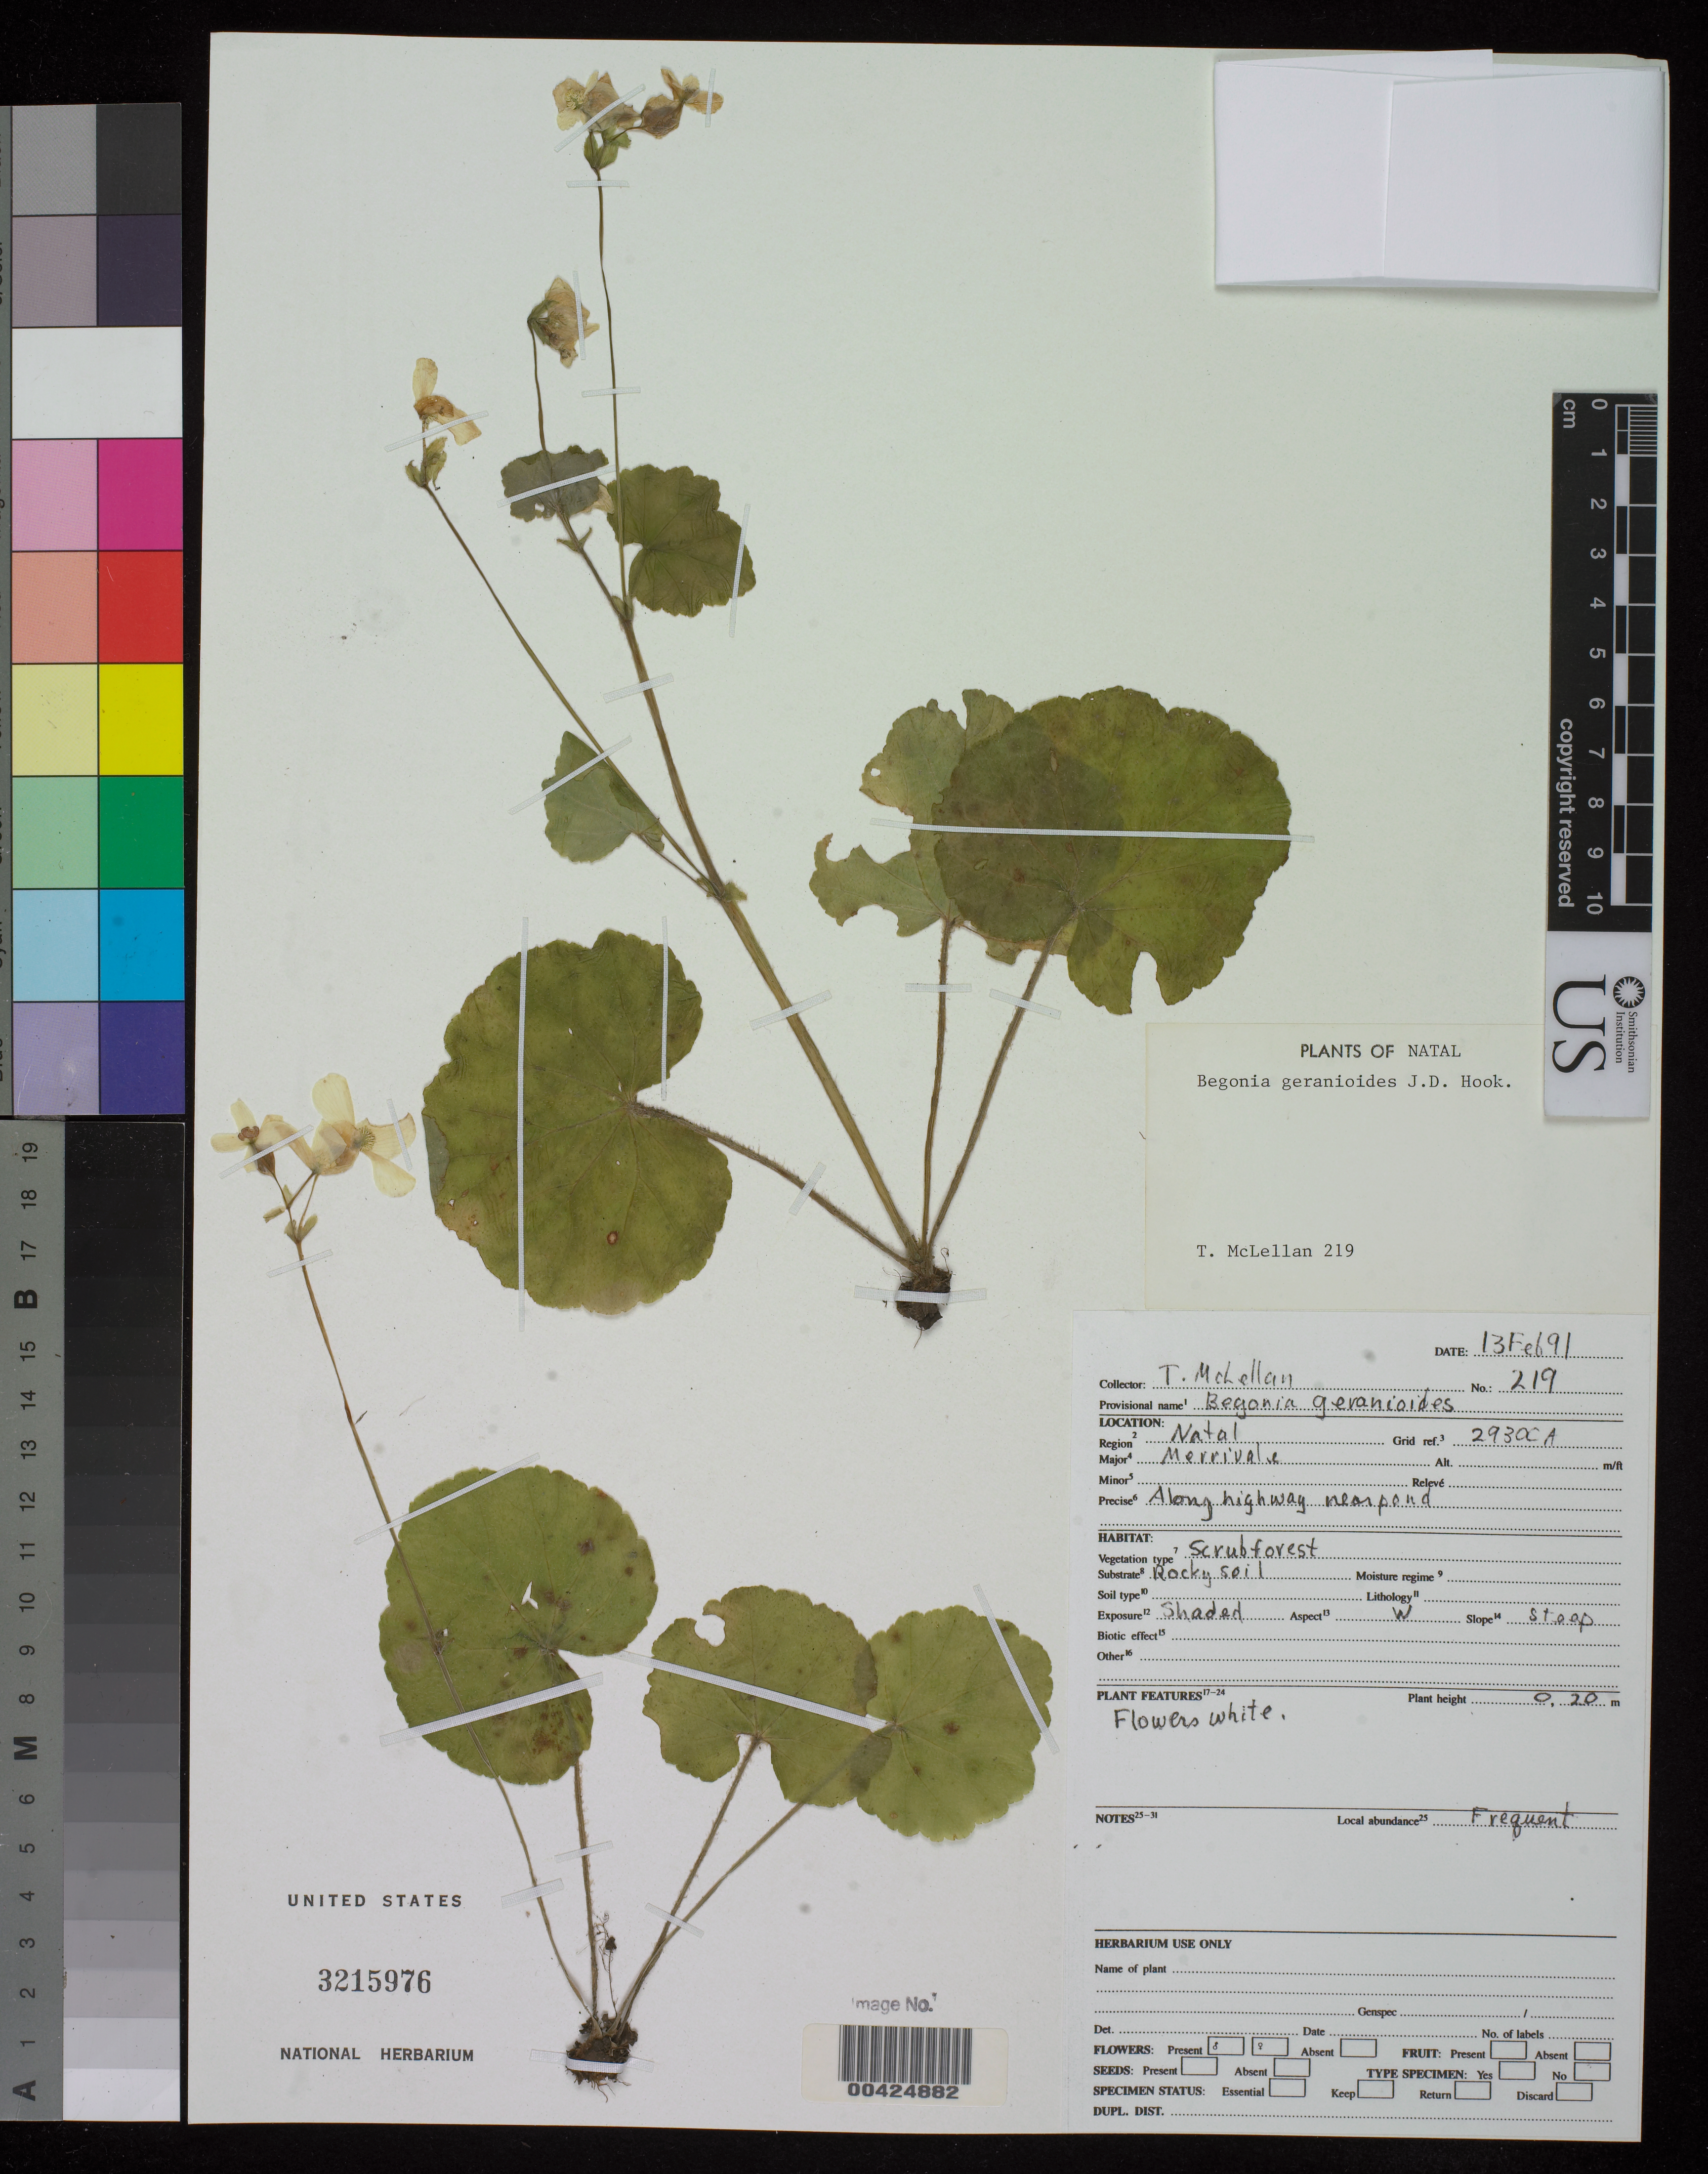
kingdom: Plantae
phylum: Tracheophyta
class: Magnoliopsida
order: Cucurbitales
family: Begoniaceae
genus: Begonia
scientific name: Begonia geranioides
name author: Hook. f.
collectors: T. McLellan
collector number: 219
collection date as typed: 13 Feb 1991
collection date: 1991-02-13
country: South Africa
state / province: KwaZulu-Natal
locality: Merrivale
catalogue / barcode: US 3215976